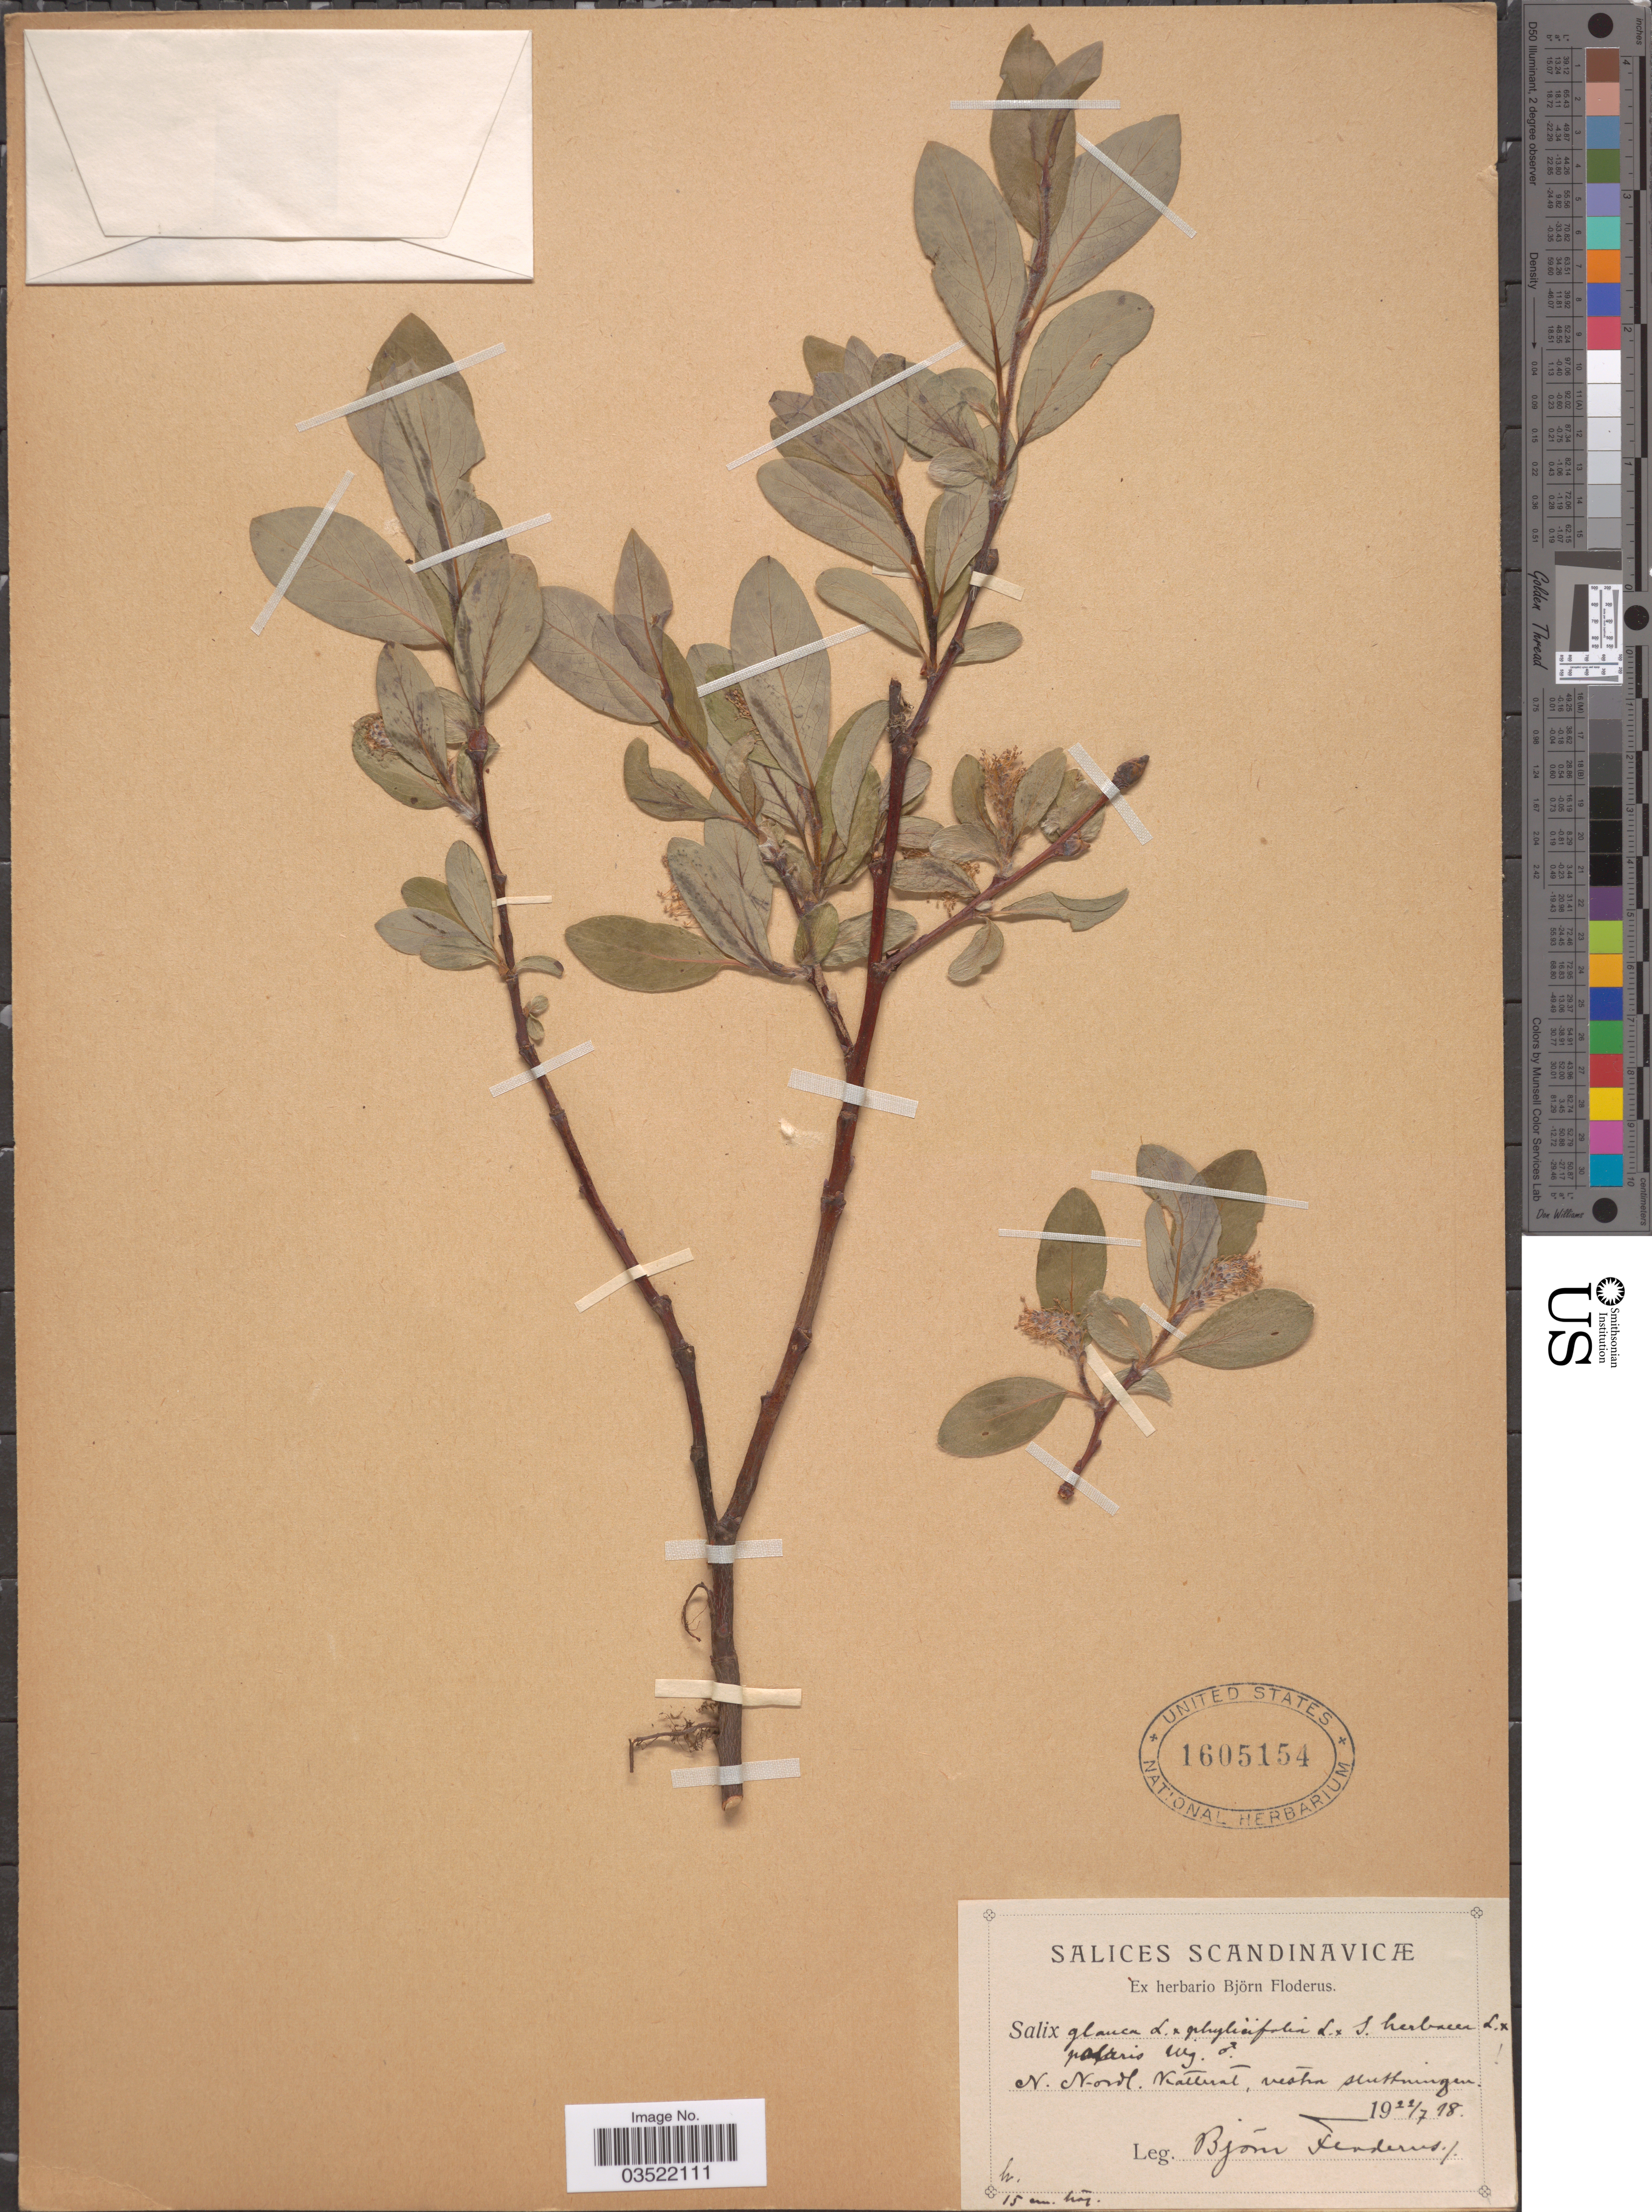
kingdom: Plantae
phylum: Tracheophyta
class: Magnoliopsida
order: Malpighiales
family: Salicaceae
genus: Salix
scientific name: Salix glauca x S. herbacea L. x S. phylicifolia L. x S. polaris Wahlenb.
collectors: B. G. O. Floderus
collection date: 1918-07-22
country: Norway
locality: Scandinavicæ. N. Nordl. Katterat, vestra sluttningen.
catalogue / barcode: US 1605154